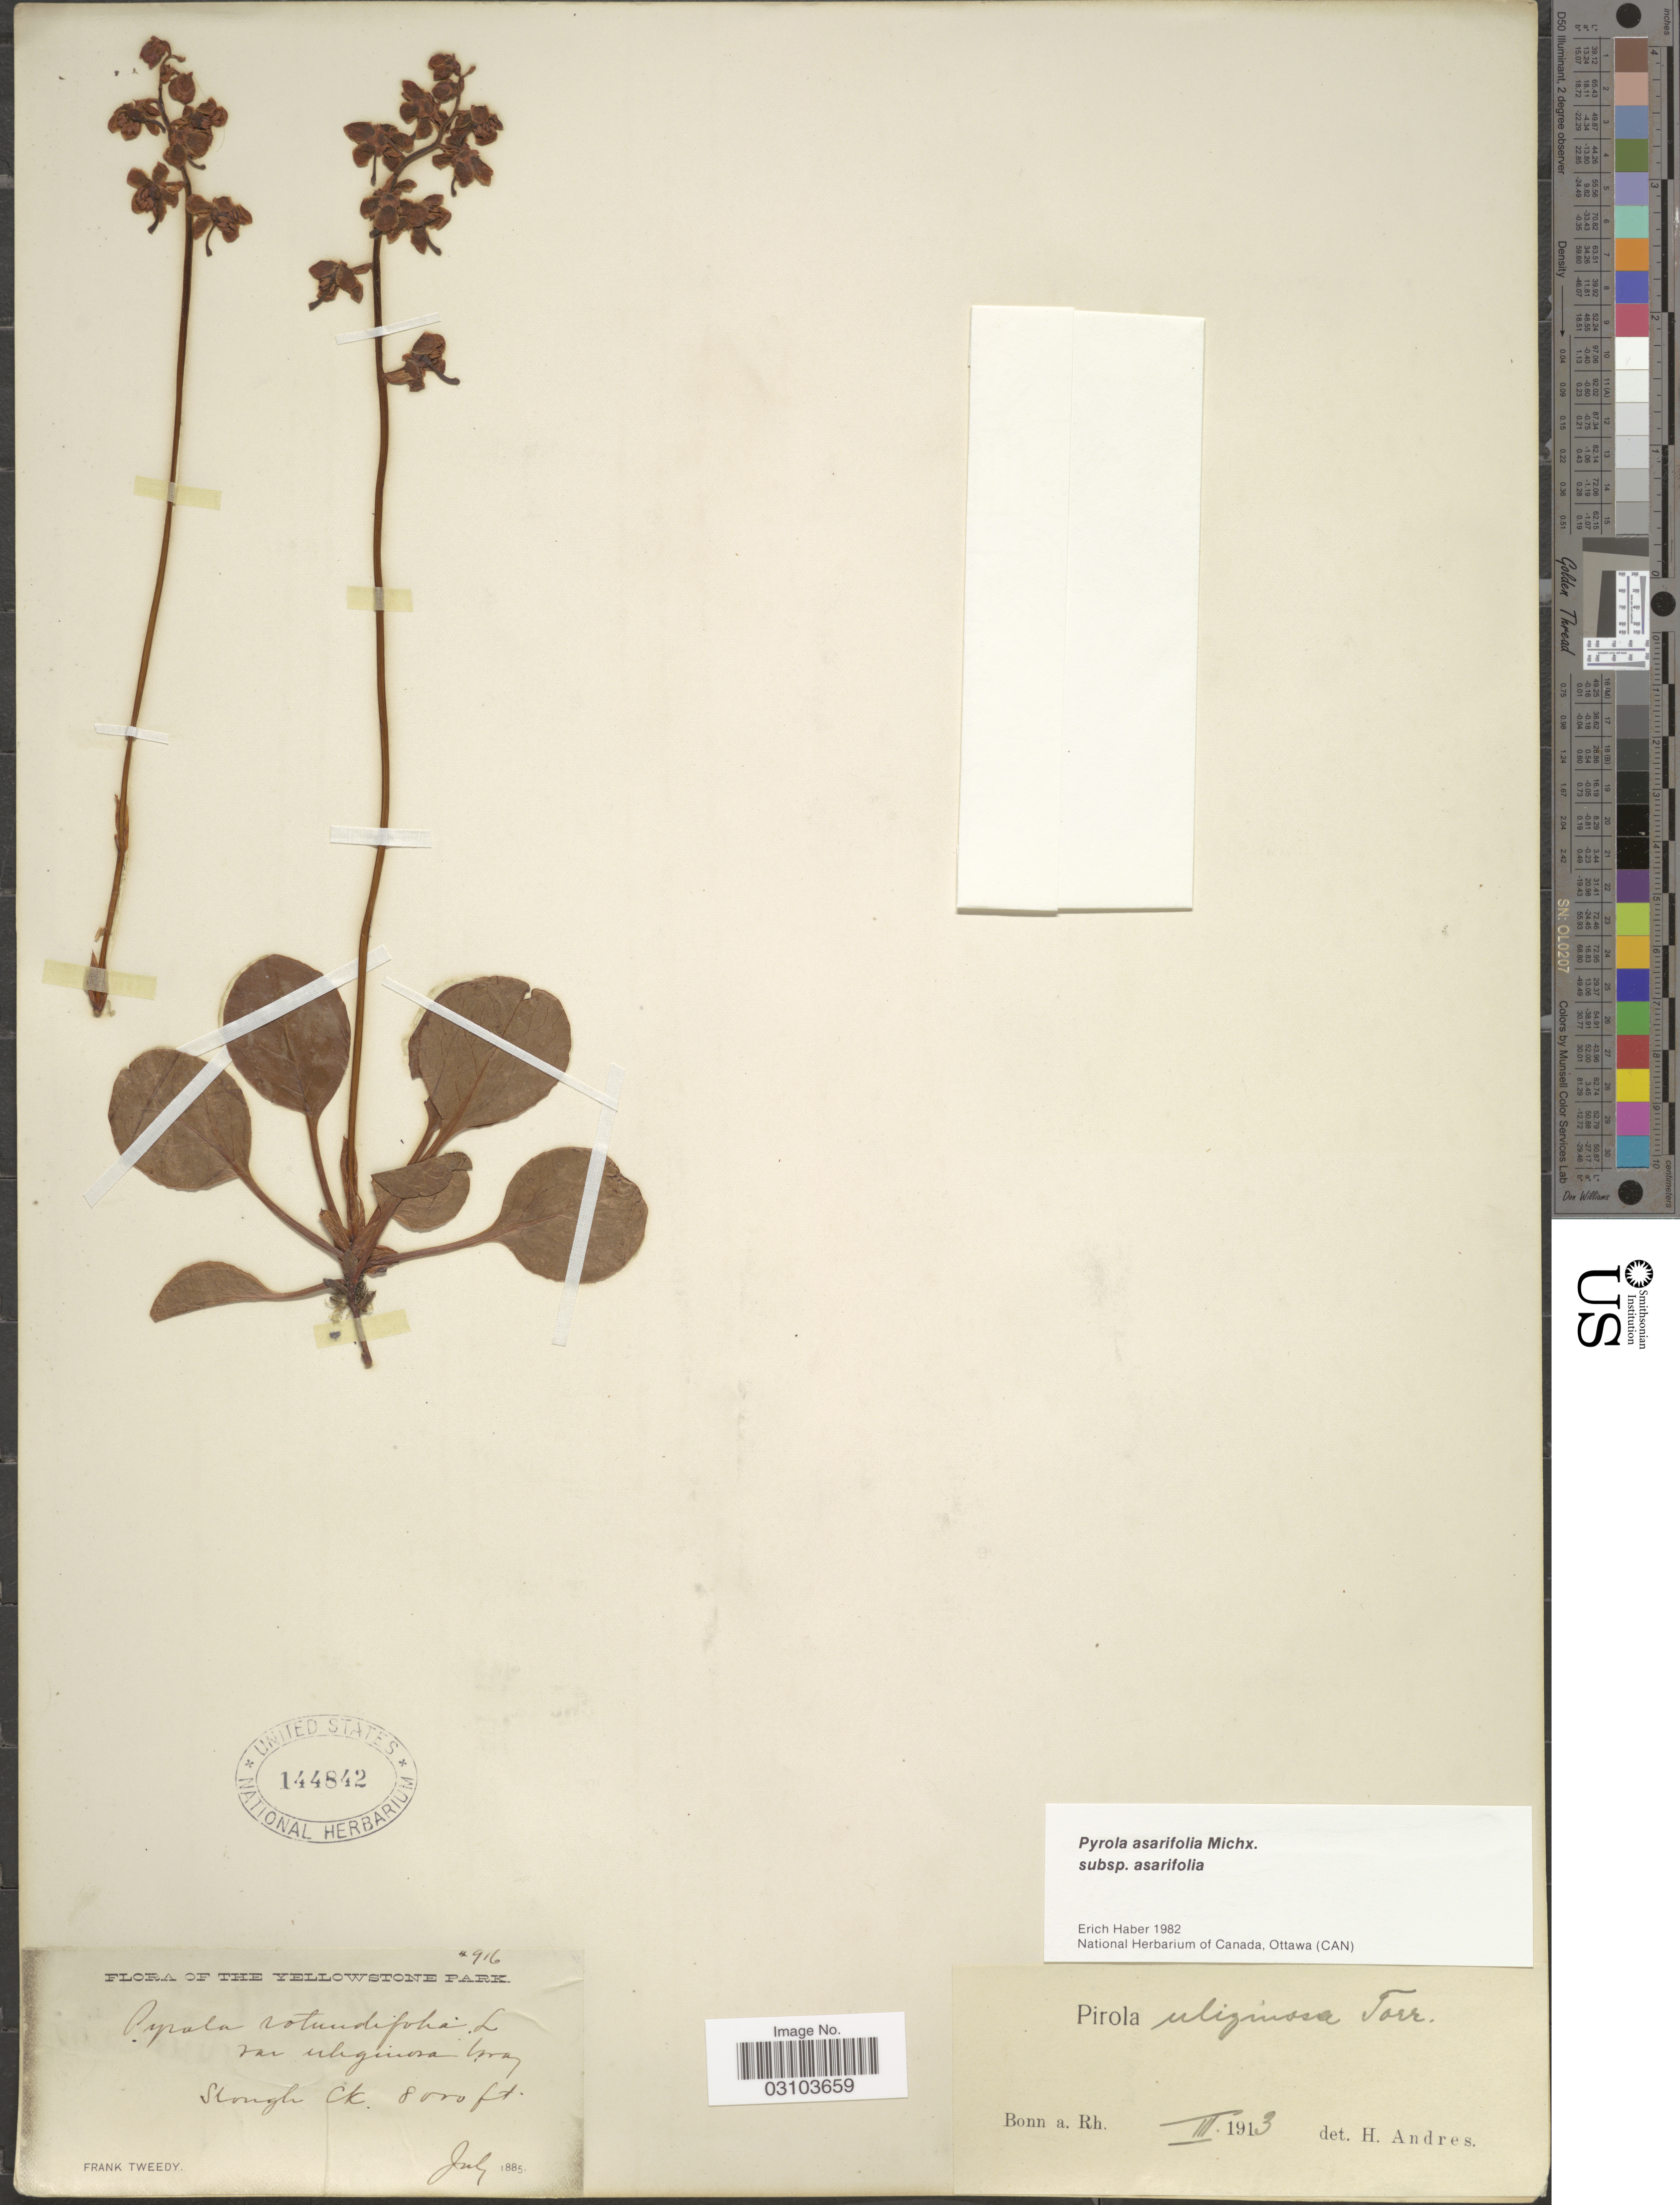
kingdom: Plantae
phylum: Tracheophyta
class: Magnoliopsida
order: Ericales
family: Ericaceae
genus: Pyrola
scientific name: Pyrola asarifolia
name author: Michx.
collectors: F. Tweedy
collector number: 916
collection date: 1885-07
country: United States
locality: The Yellowstone Park. Slough Ck.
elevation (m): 2438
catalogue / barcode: US 144842